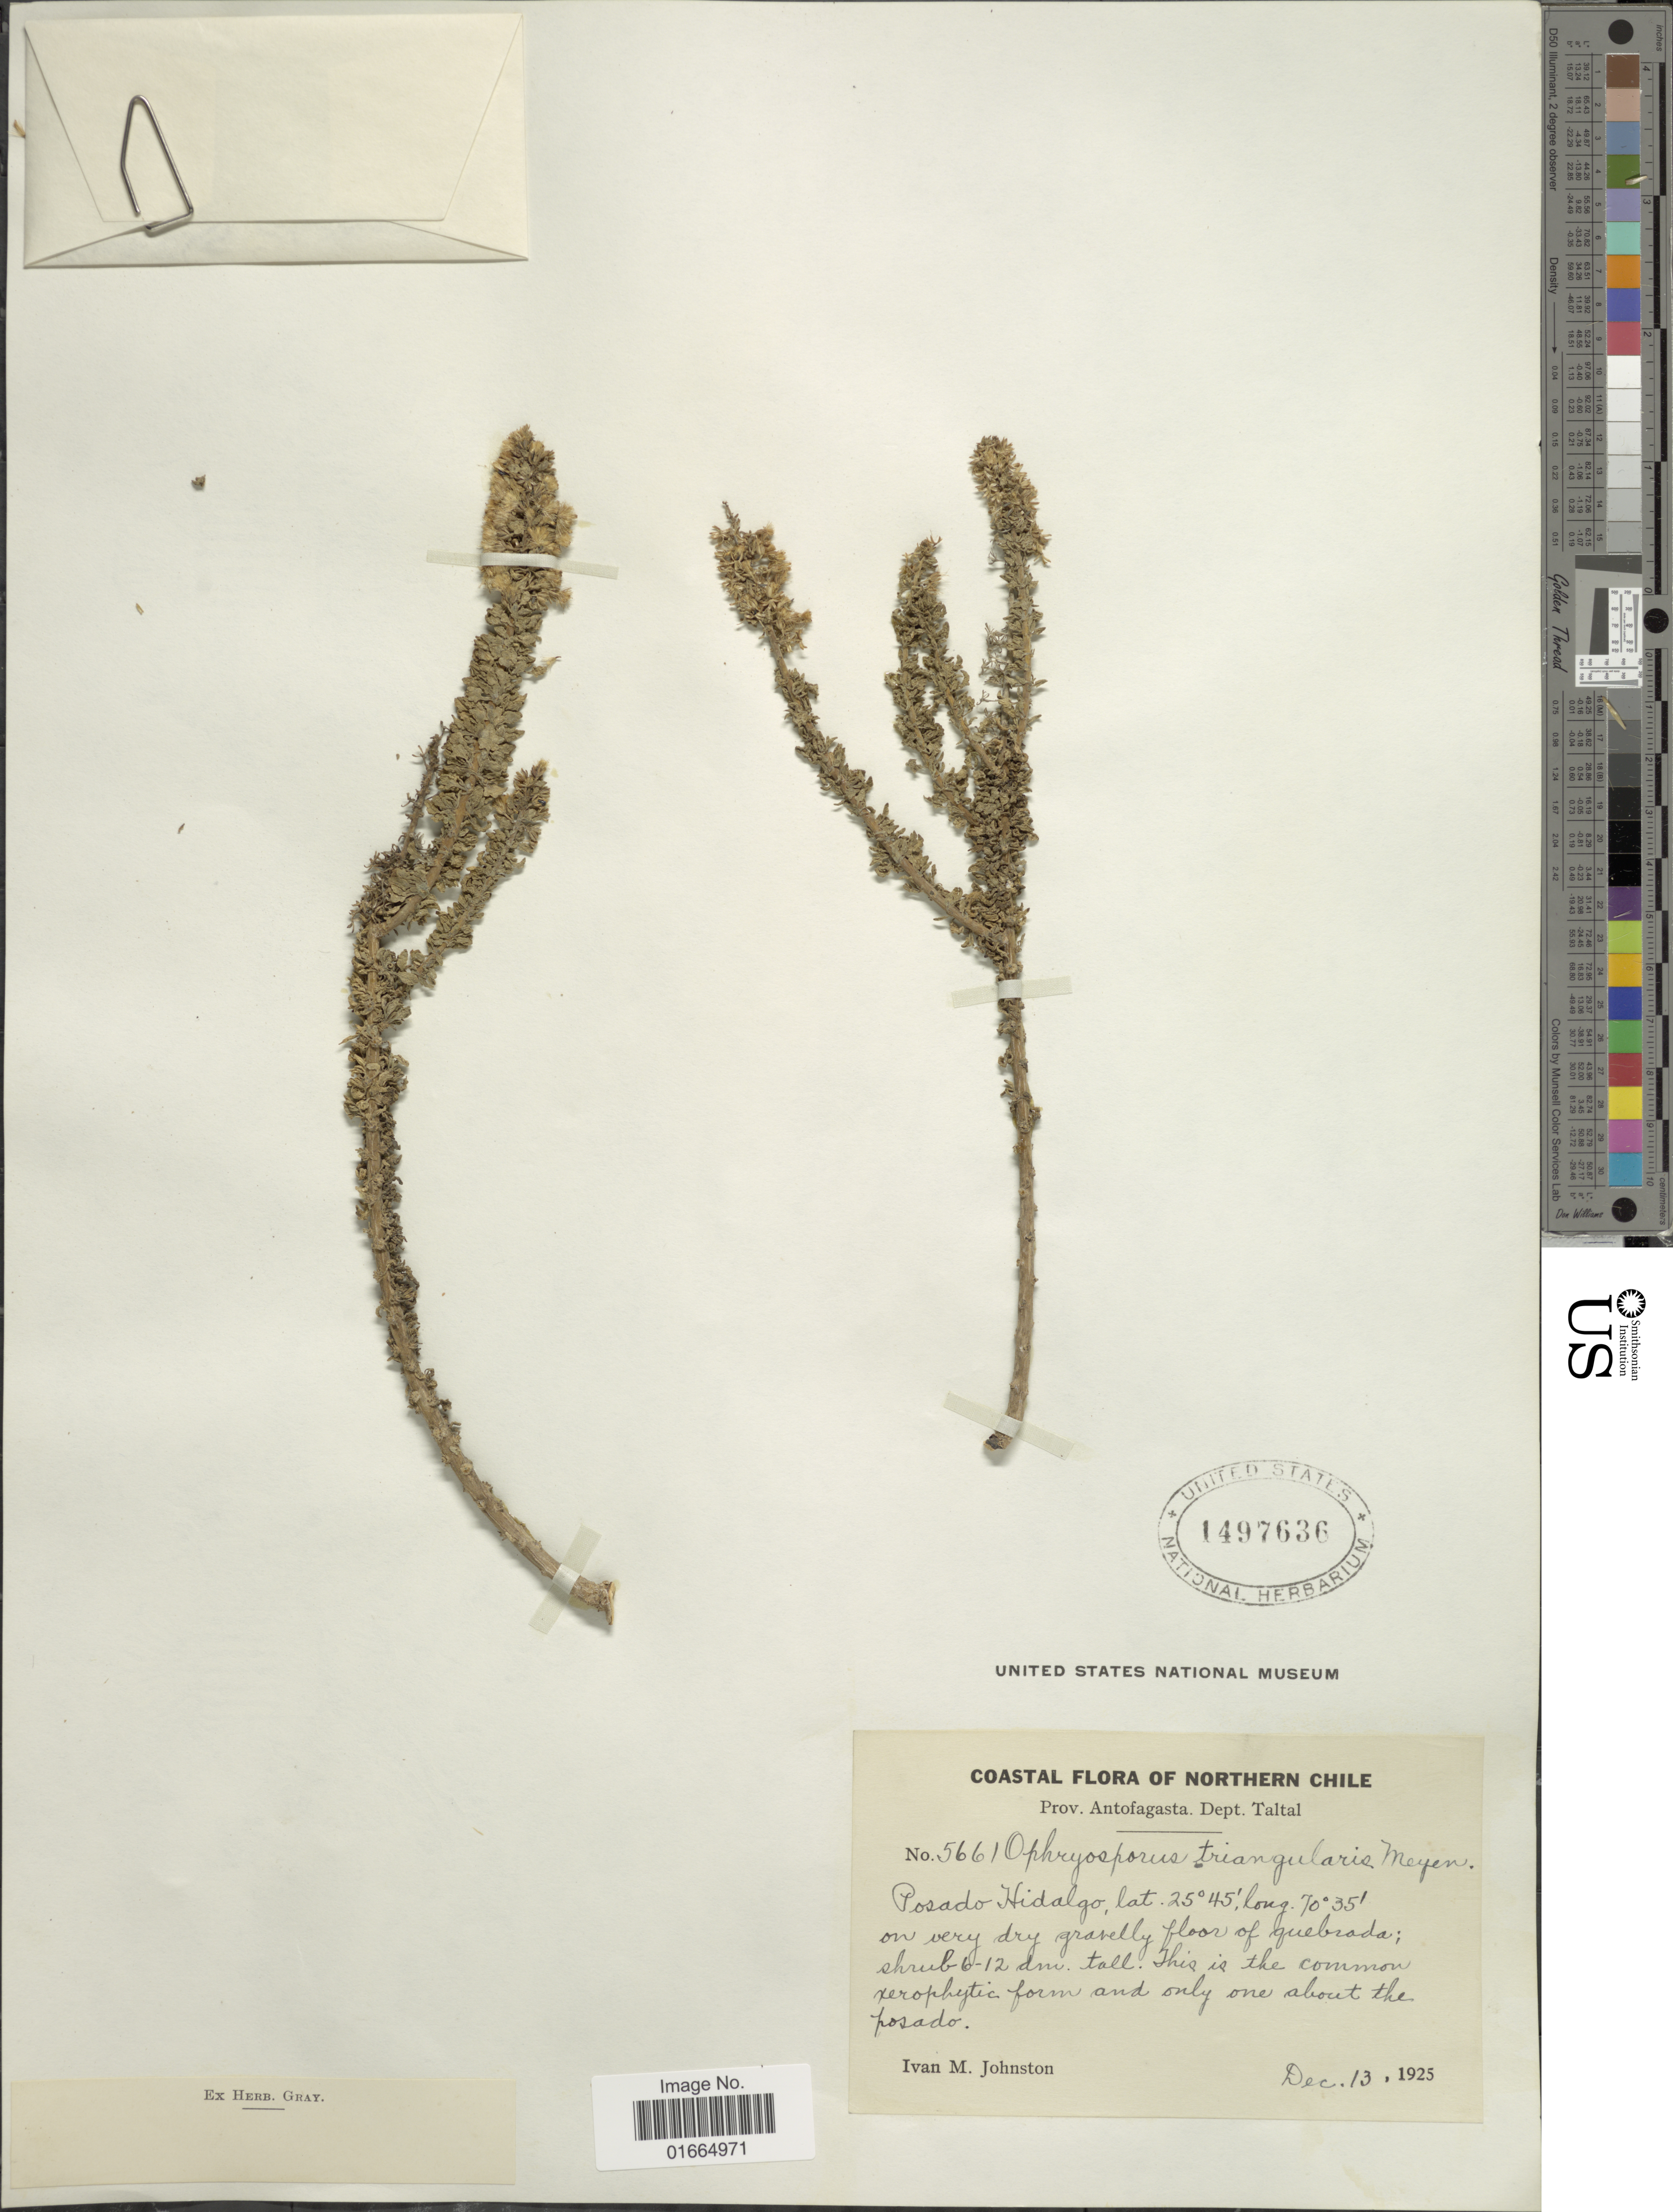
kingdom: Plantae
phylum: Tracheophyta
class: Magnoliopsida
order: Asterales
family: Asteraceae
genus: Ophryosporus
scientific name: Ophryosporus triangularis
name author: Meyen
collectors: I.M. Johnston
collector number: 5661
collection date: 1925-12-13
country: Chile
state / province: Antofagasta (II)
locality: Prov. Antofagasta. Dept. Taltal. Posado Hidalgo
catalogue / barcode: US 1497636